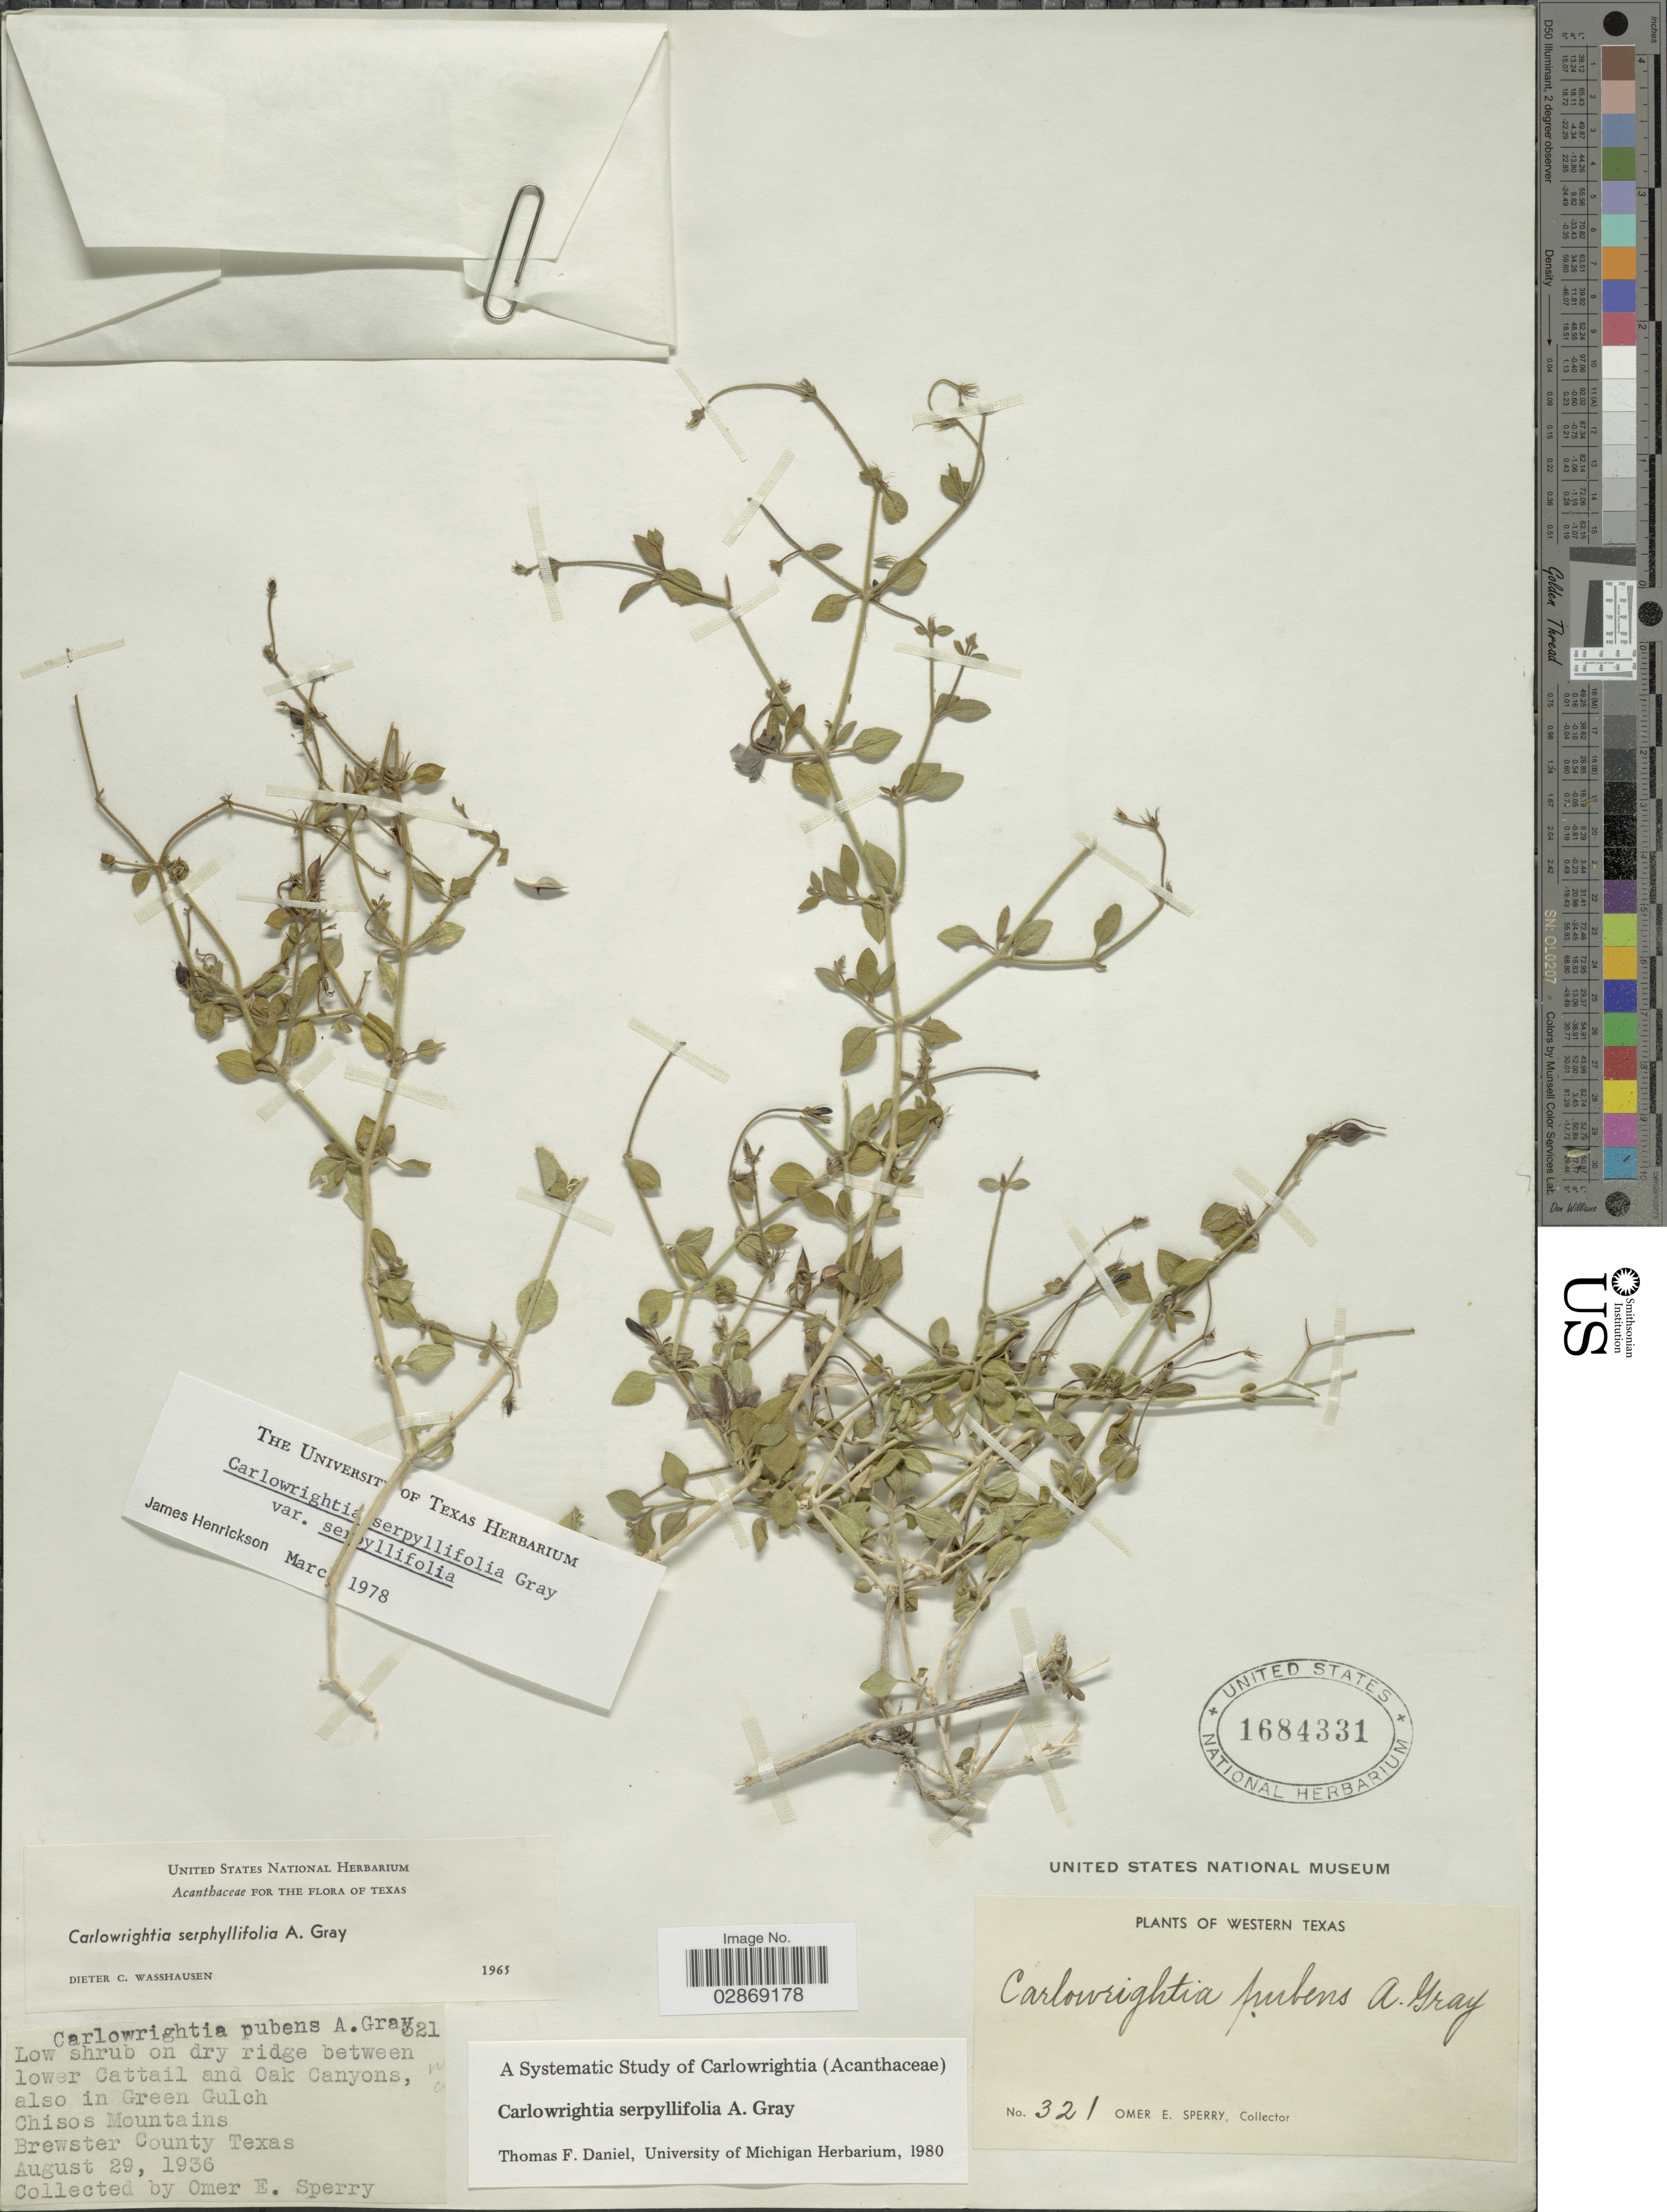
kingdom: Plantae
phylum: Tracheophyta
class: Magnoliopsida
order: Lamiales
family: Acanthaceae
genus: Carlowrightia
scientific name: Carlowrightia serpyllifolia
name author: A. Gray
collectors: O. E. Sperry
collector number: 321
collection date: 1936-08-29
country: United States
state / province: Texas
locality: Dry ridge between lower Cattail and Oak Canyons, also in Green Gulch, Chisos Mountains, Brewster County.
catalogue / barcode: US 1684331